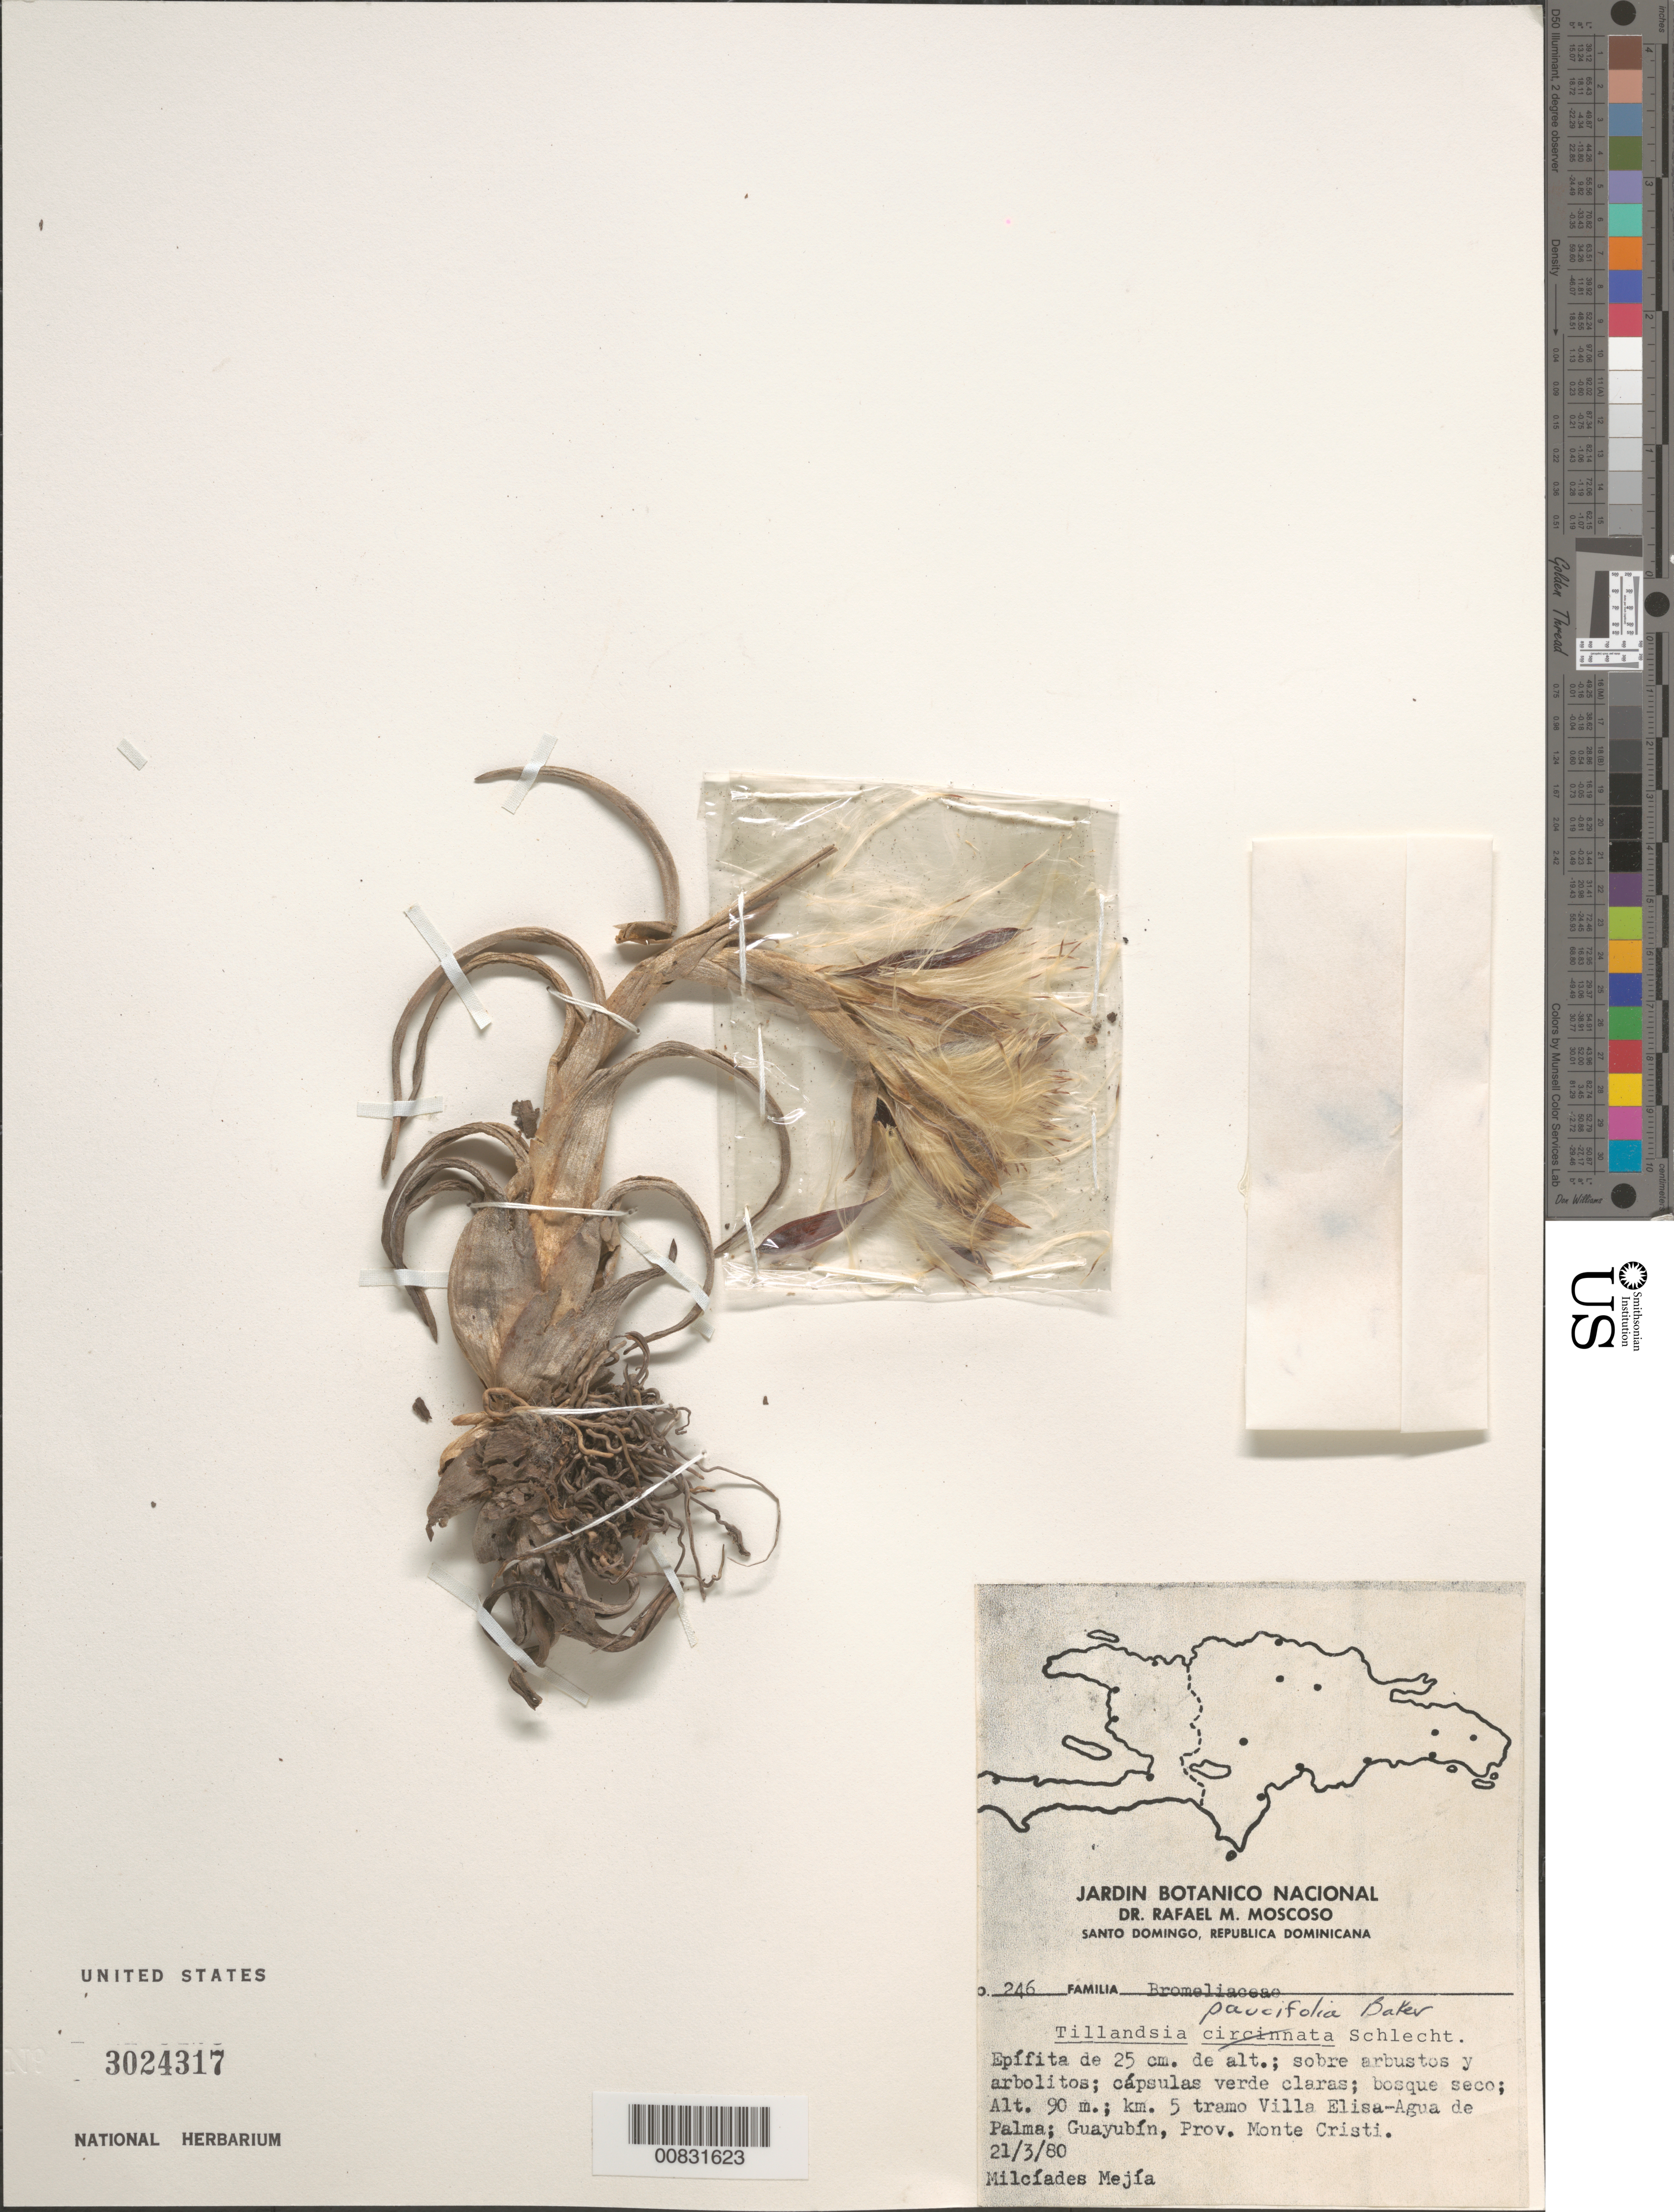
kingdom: Plantae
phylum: Tracheophyta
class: Liliopsida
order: Poales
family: Bromeliaceae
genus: Tillandsia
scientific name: Tillandsia paucifolia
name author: Baker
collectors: M. Mejia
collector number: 246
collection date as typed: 21 Mar 1980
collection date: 1980-03-21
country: Dominican Republic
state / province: Monte Cristi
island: Hispaniola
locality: Km. 5 tramo Villa Elisa-Agua de Palma; Guayubín.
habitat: Sobre arbustos y arbolitos. Bosque seco.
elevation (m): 90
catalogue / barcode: US 3024317